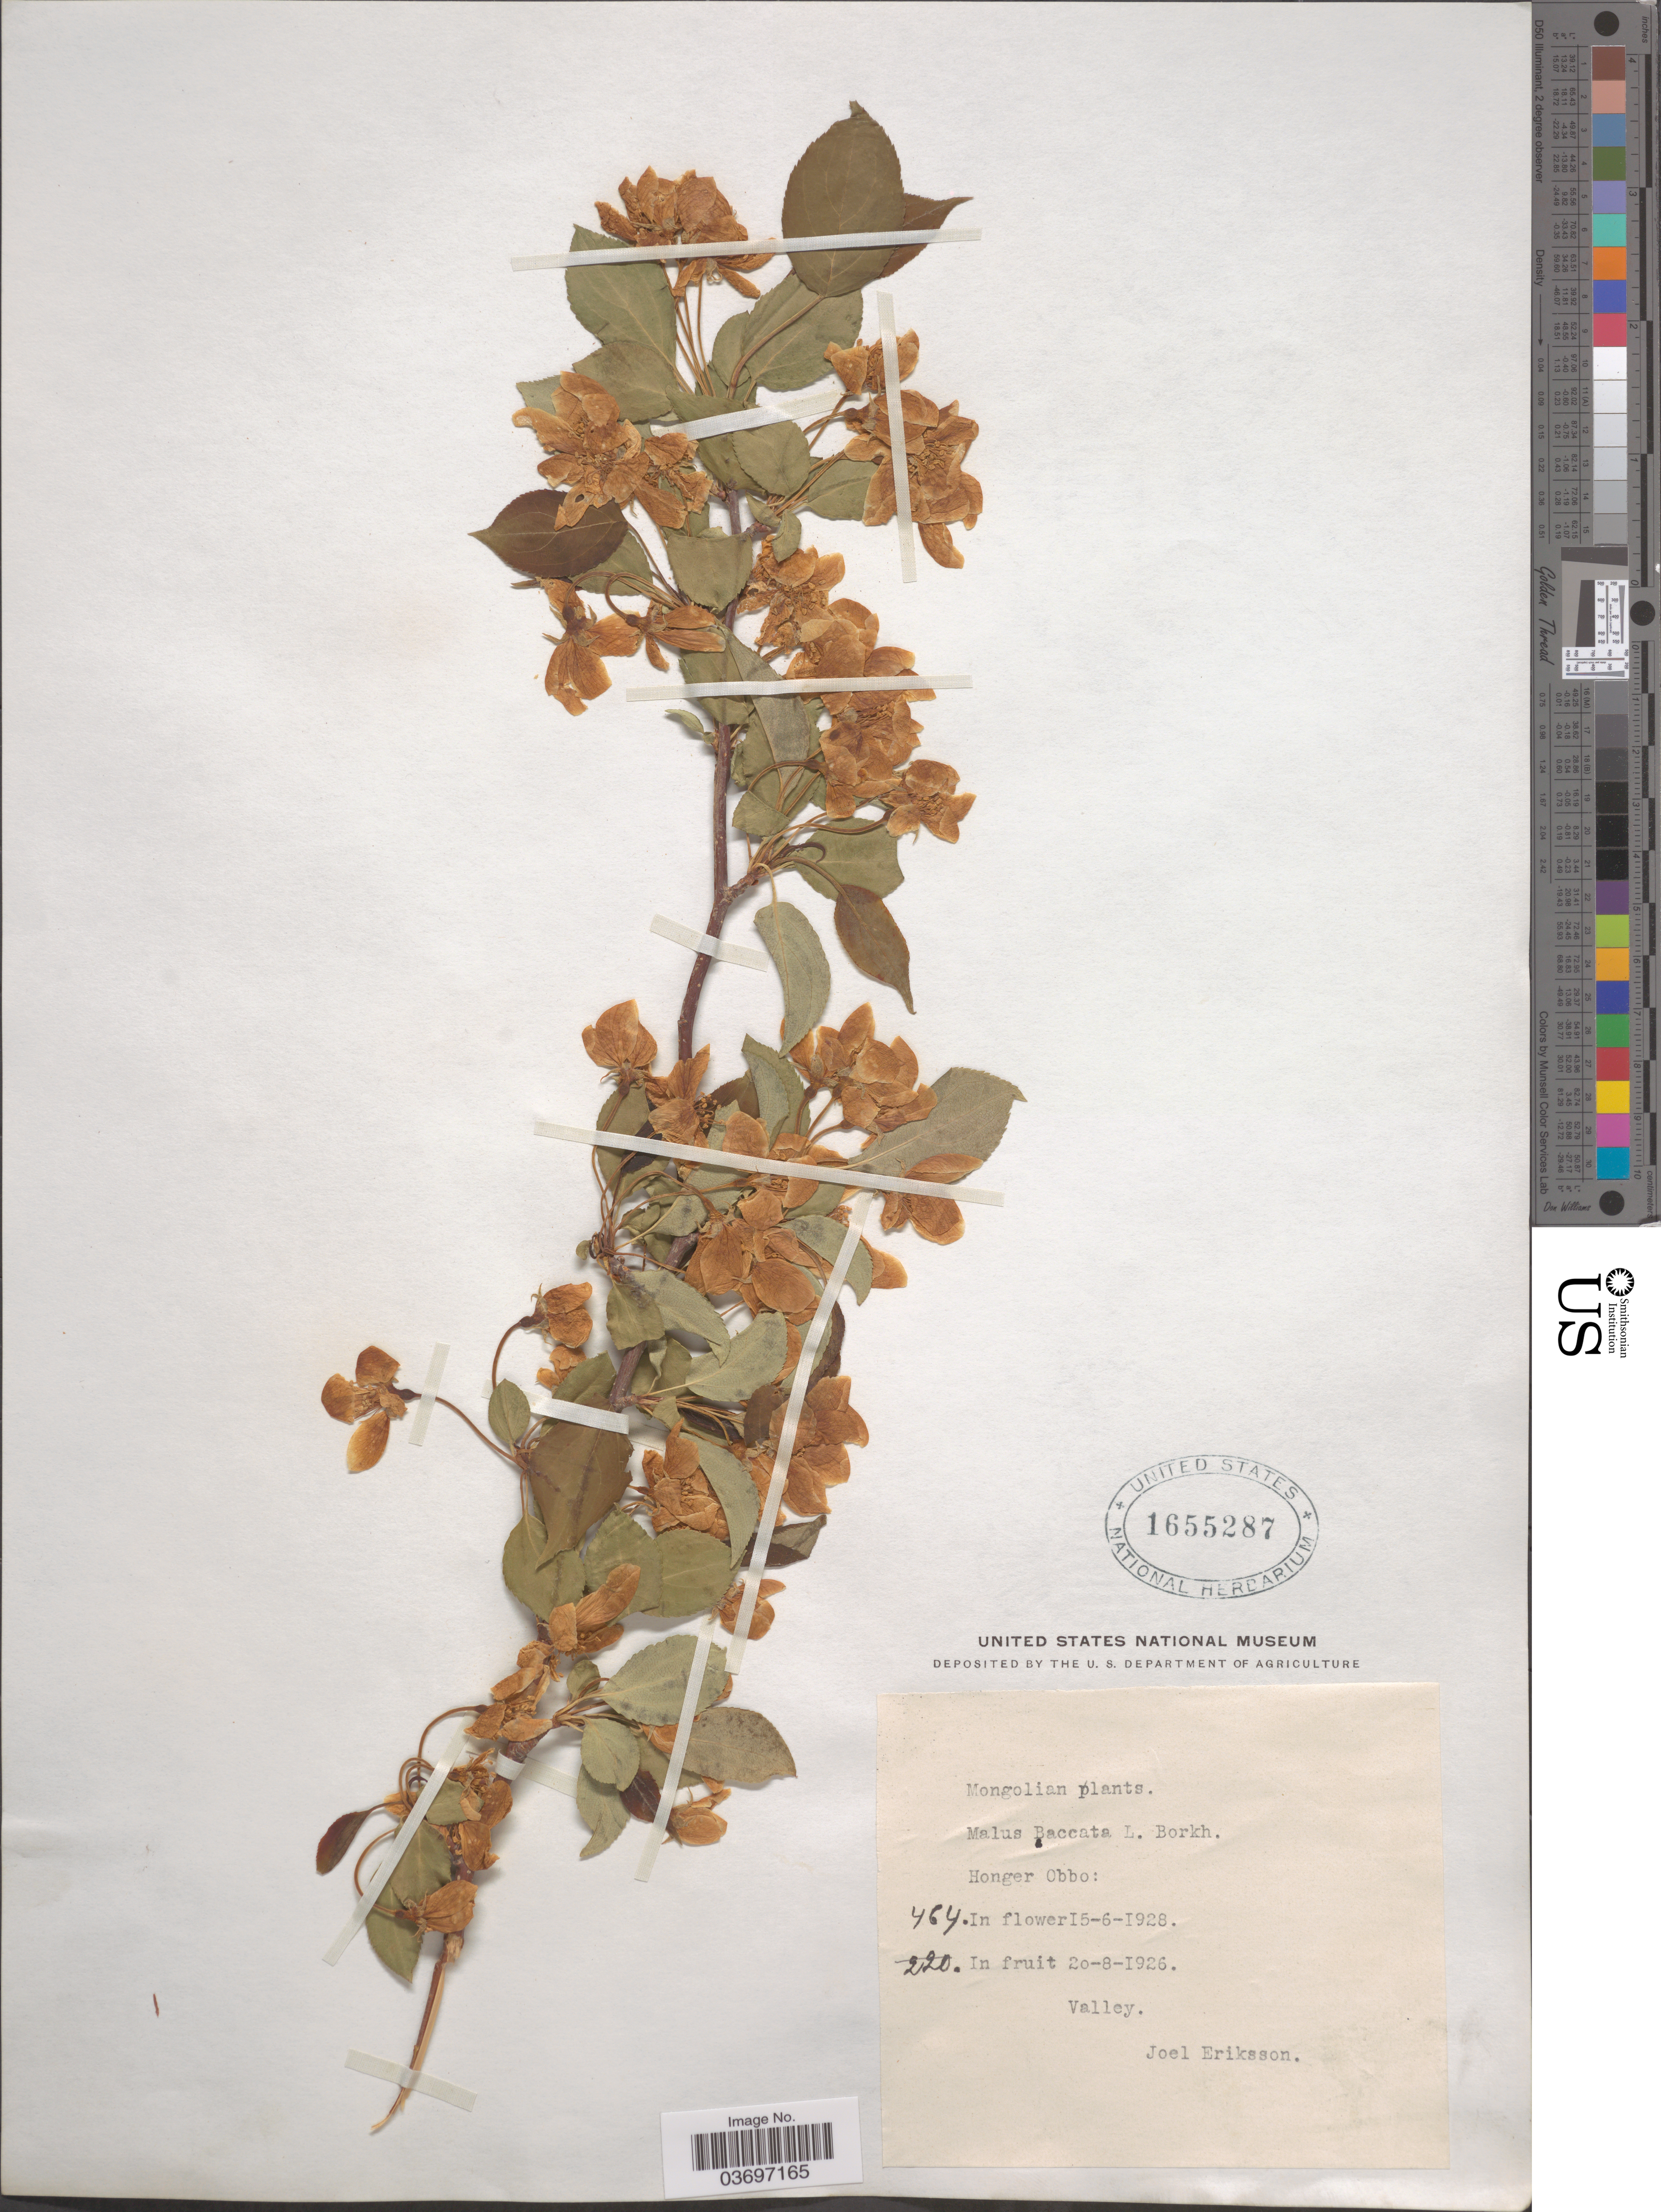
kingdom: Plantae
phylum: Tracheophyta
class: Magnoliopsida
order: Rosales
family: Rosaceae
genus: Malus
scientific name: Malus baccata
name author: (L.) Borkh.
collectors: J. Eriksson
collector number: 220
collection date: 1926-08-20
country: China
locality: Mongolian. Honger Obbo. Valley.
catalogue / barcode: US 1655287